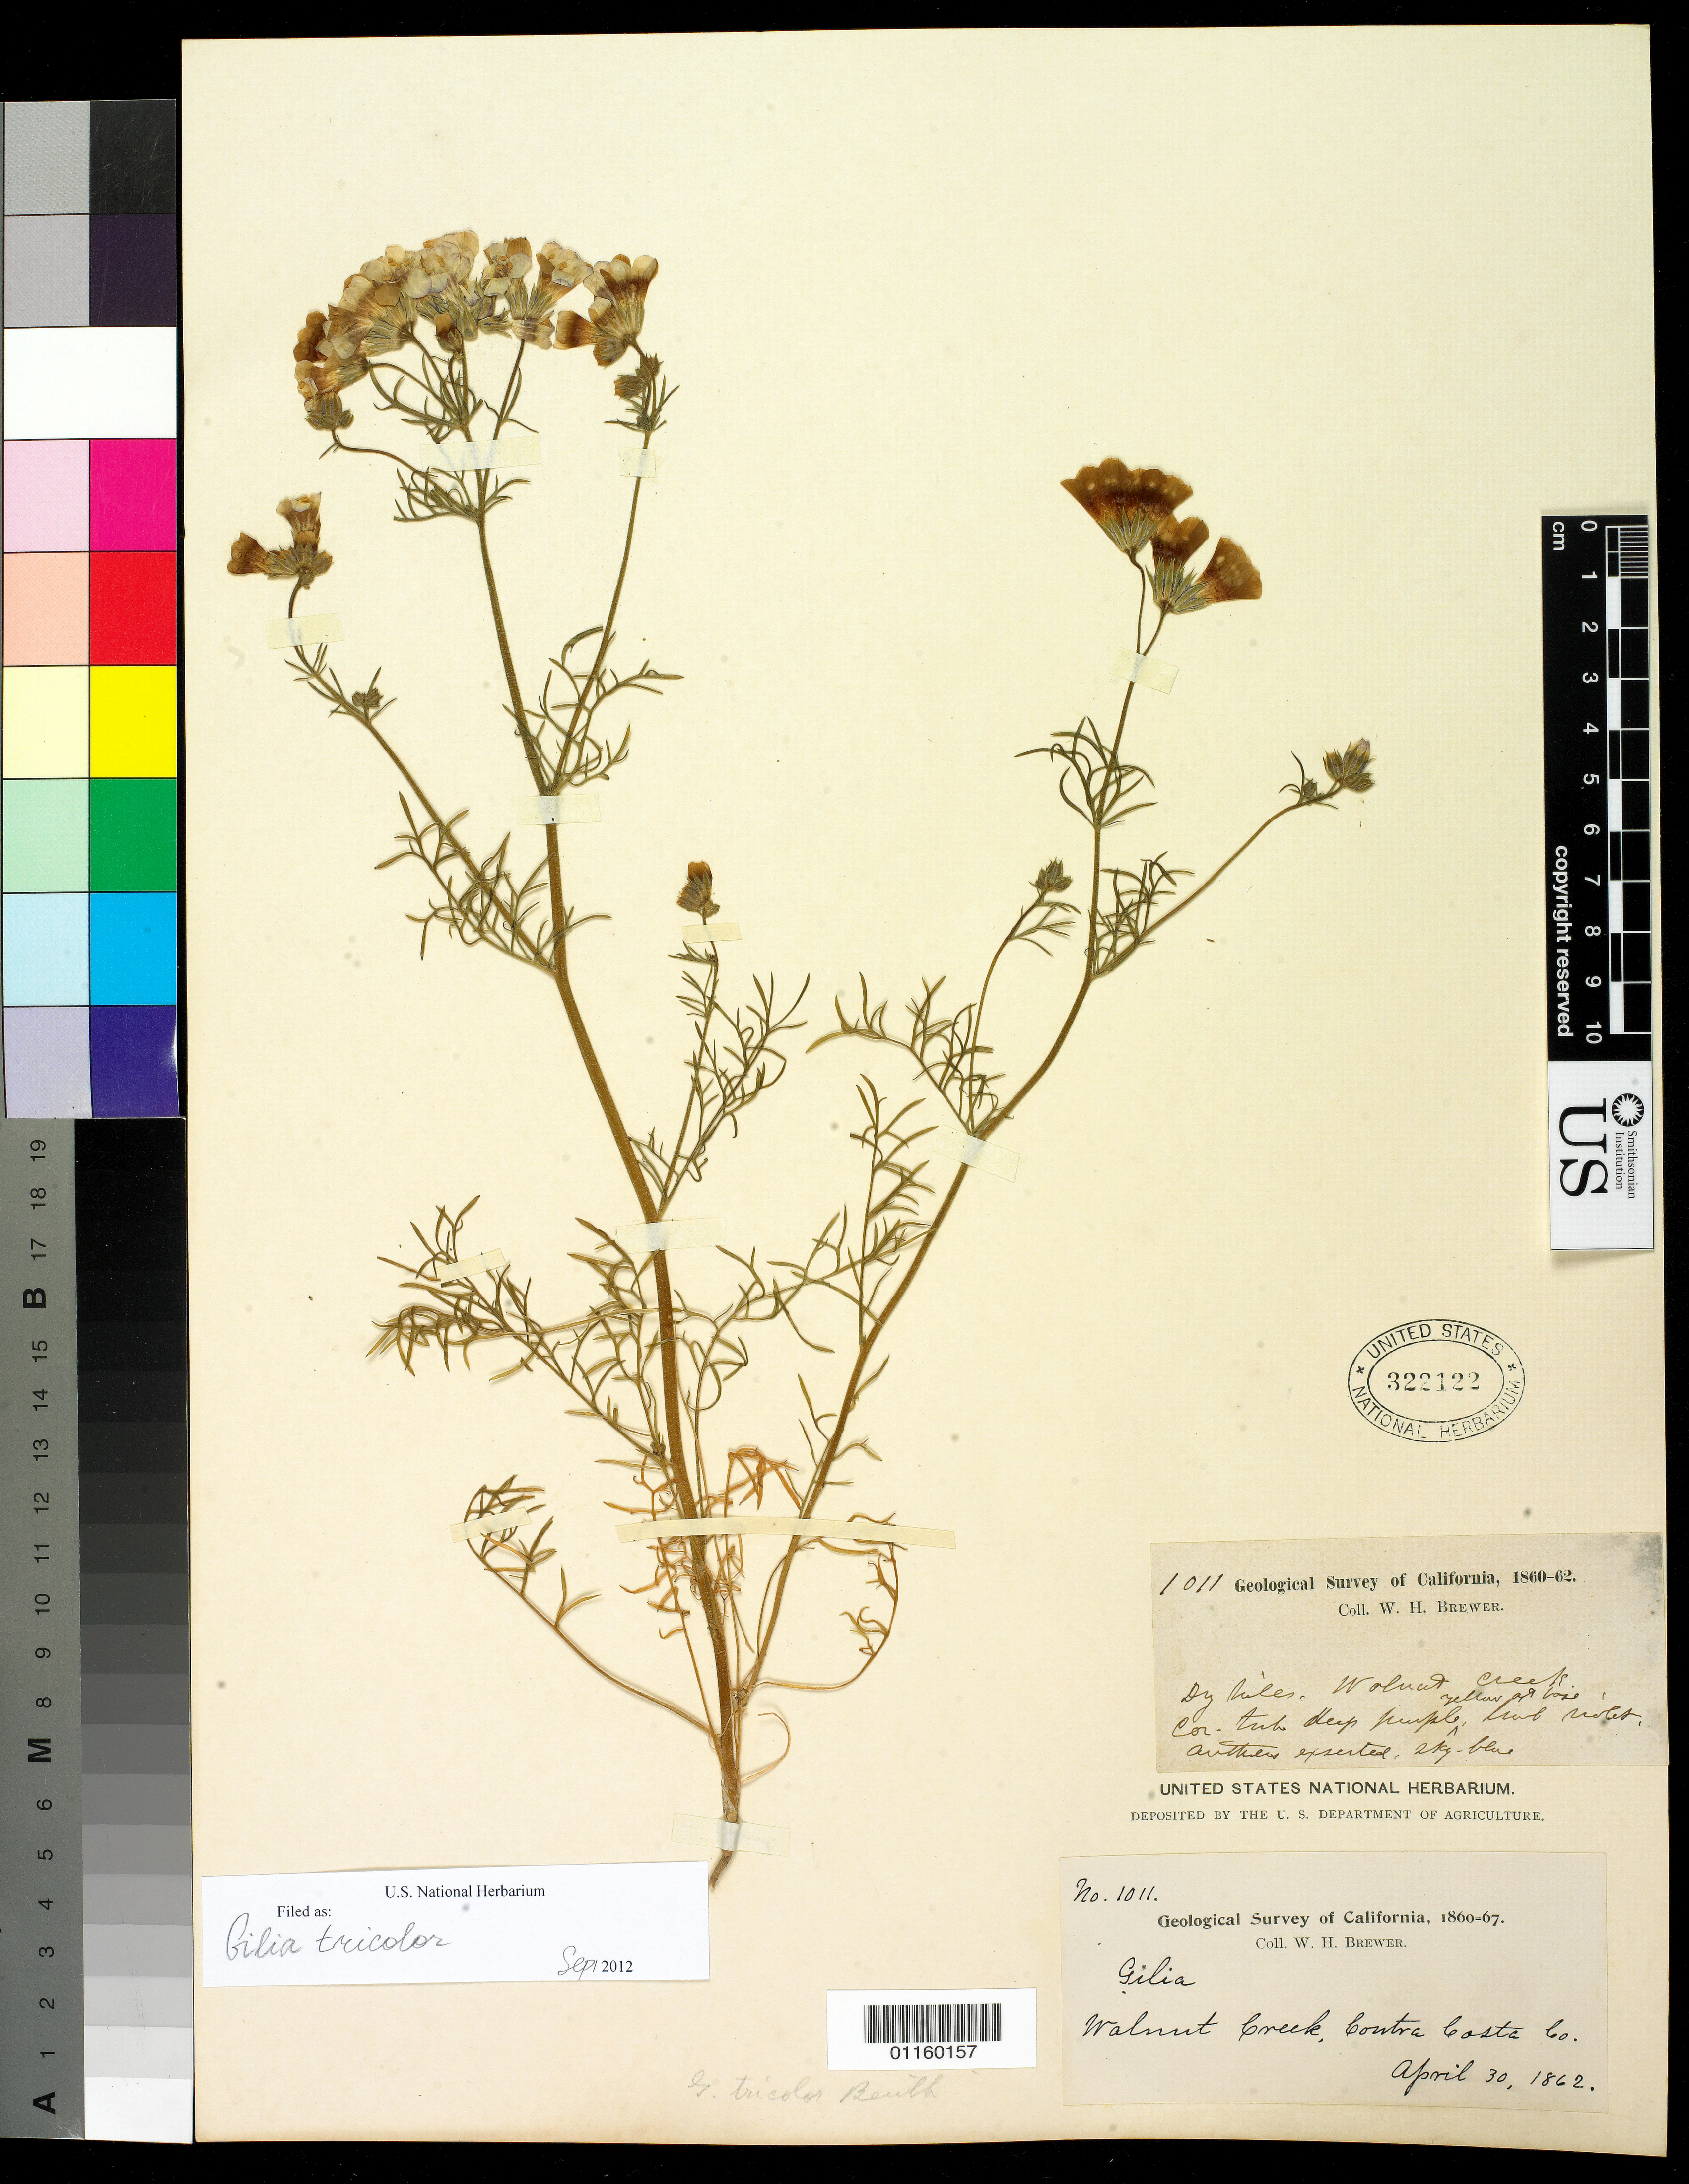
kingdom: Plantae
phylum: Tracheophyta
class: Magnoliopsida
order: Ericales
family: Polemoniaceae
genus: Gilia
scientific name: Gilia tricolor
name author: Benth.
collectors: W. H. Brewer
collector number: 1011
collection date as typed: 30 Apr 1862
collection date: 1862-04-30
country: United States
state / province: California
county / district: Contra Costa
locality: Walnut Creek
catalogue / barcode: US 322122